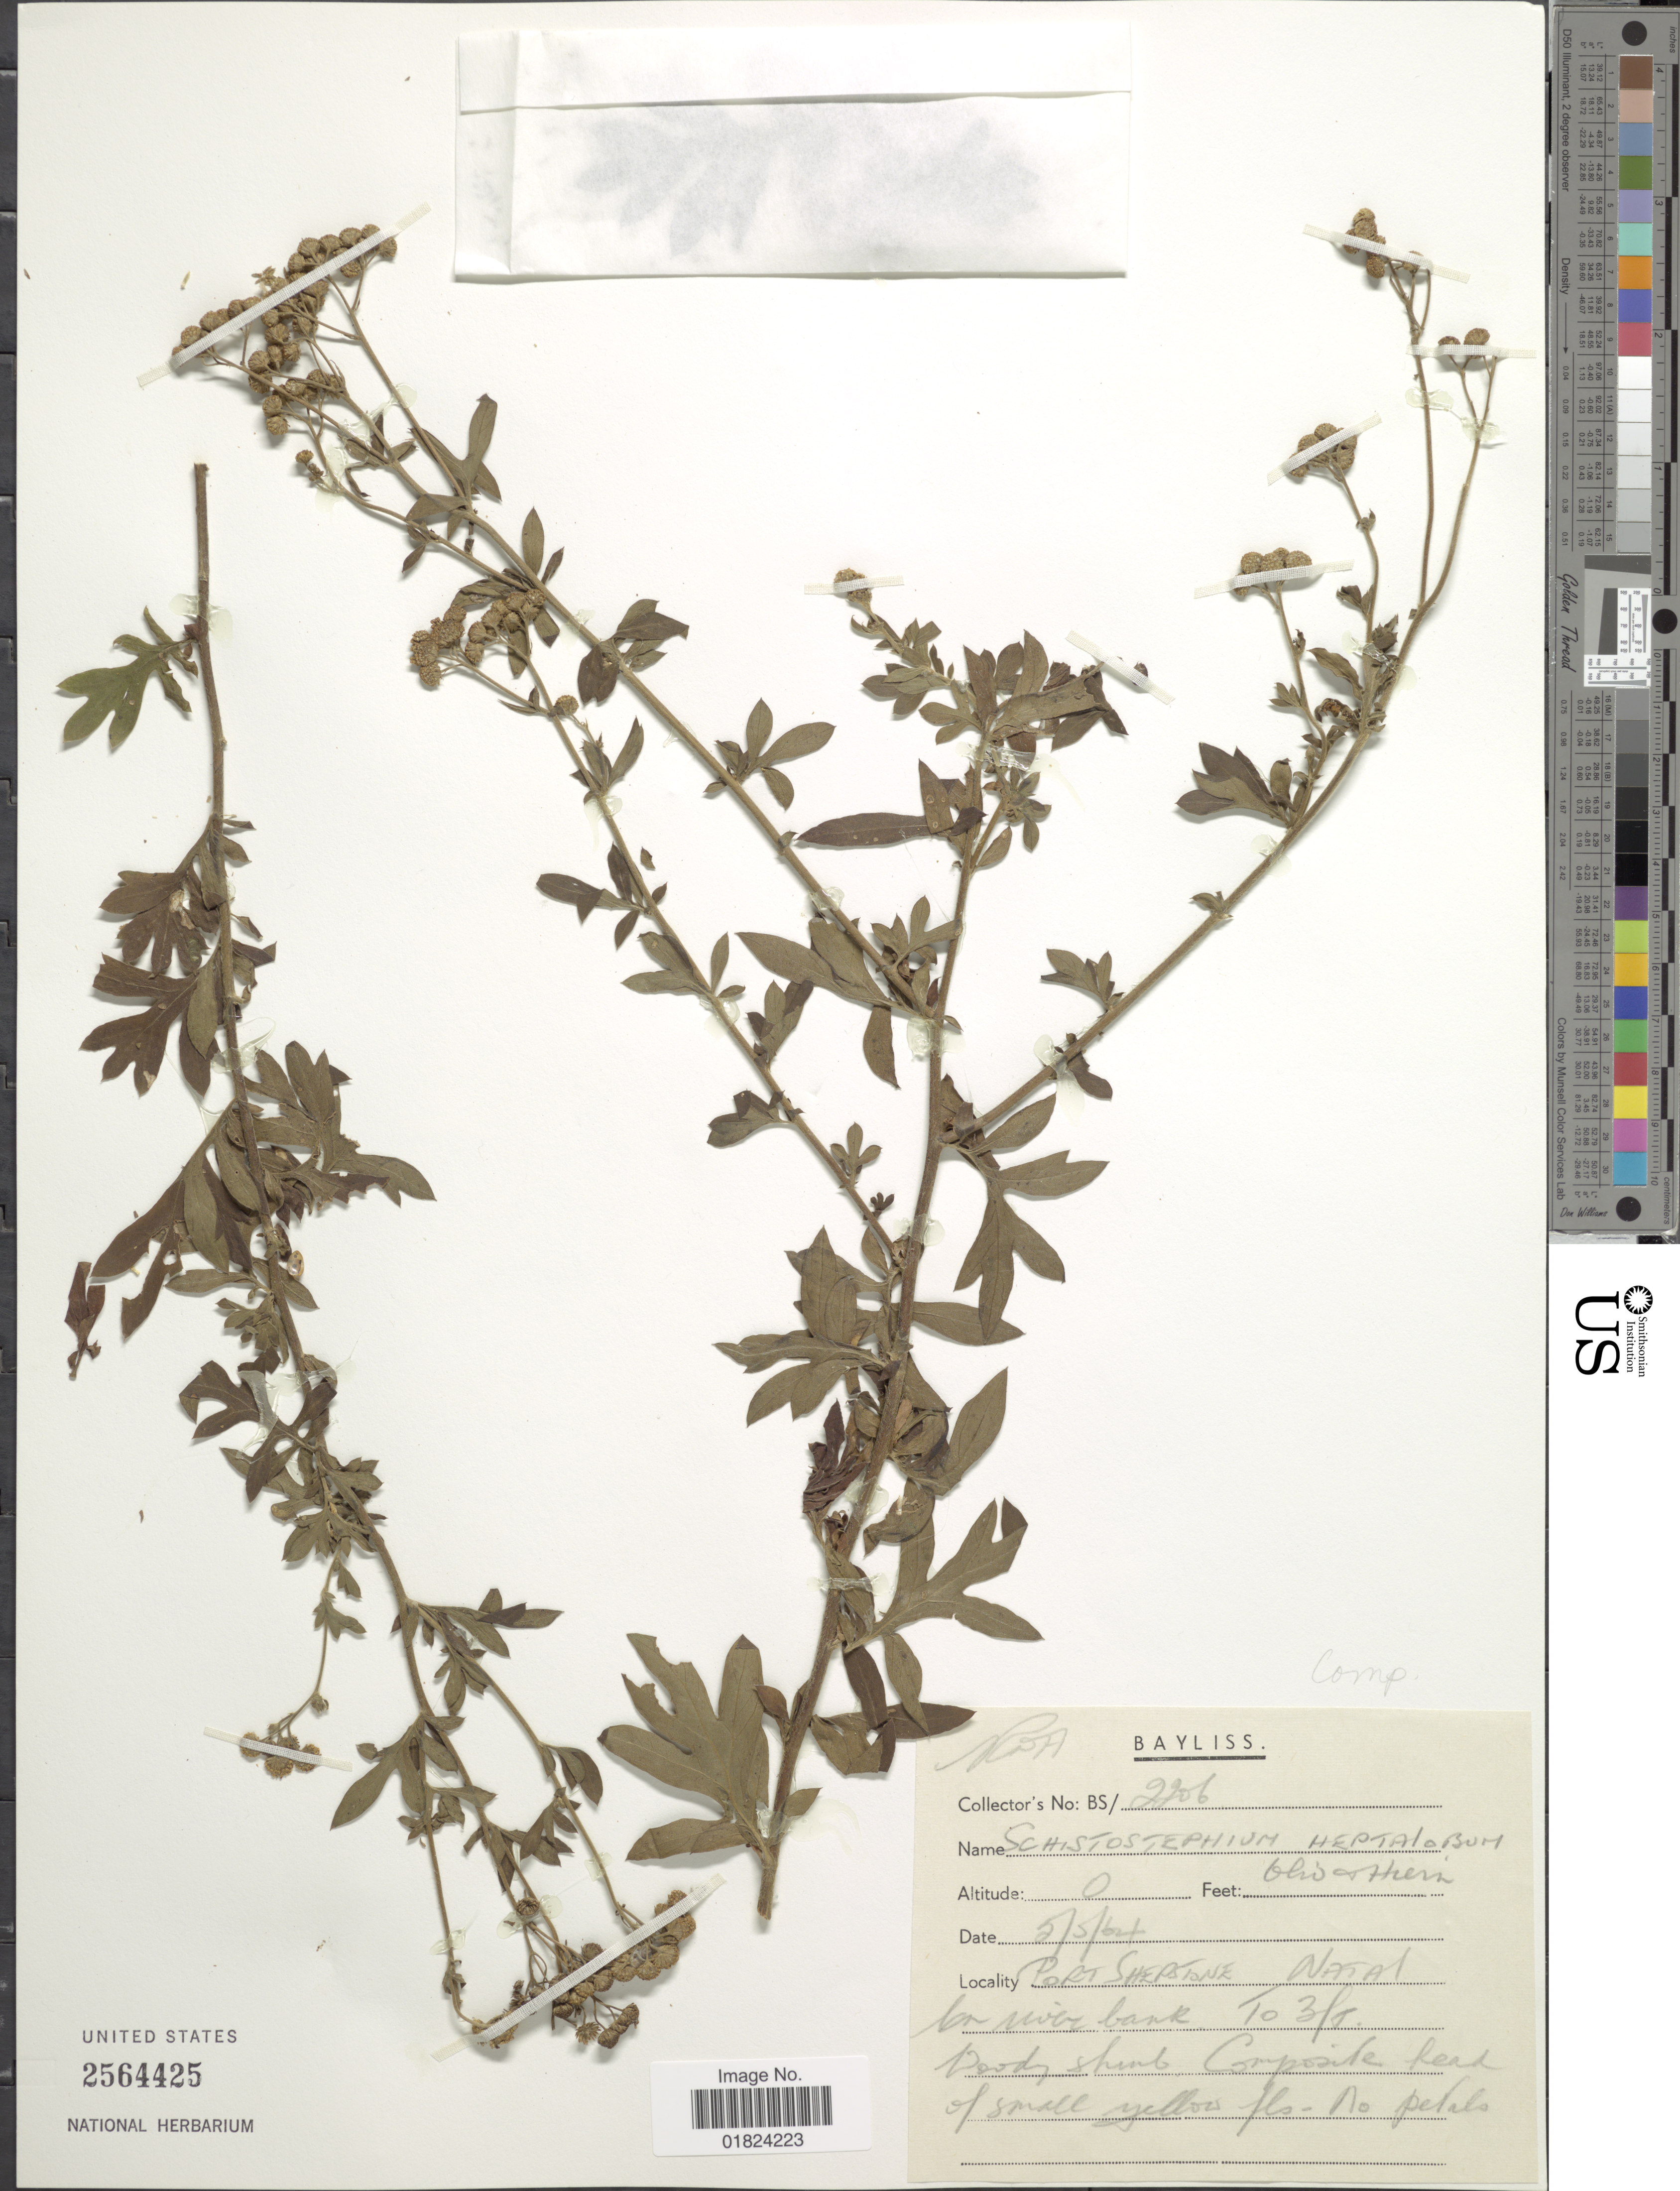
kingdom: Plantae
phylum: Tracheophyta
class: Magnoliopsida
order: Asterales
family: Asteraceae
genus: Schistostephium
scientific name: Schistostephium heptalobum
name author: (DC.) Oliv. & Hiern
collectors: R. Bayliss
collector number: BS/2206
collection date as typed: Transcribed d/m/y: 5/5/64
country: South Africa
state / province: KwaZulu-Natal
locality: Port Sherstone Natal, by river bank.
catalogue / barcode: US 2564425